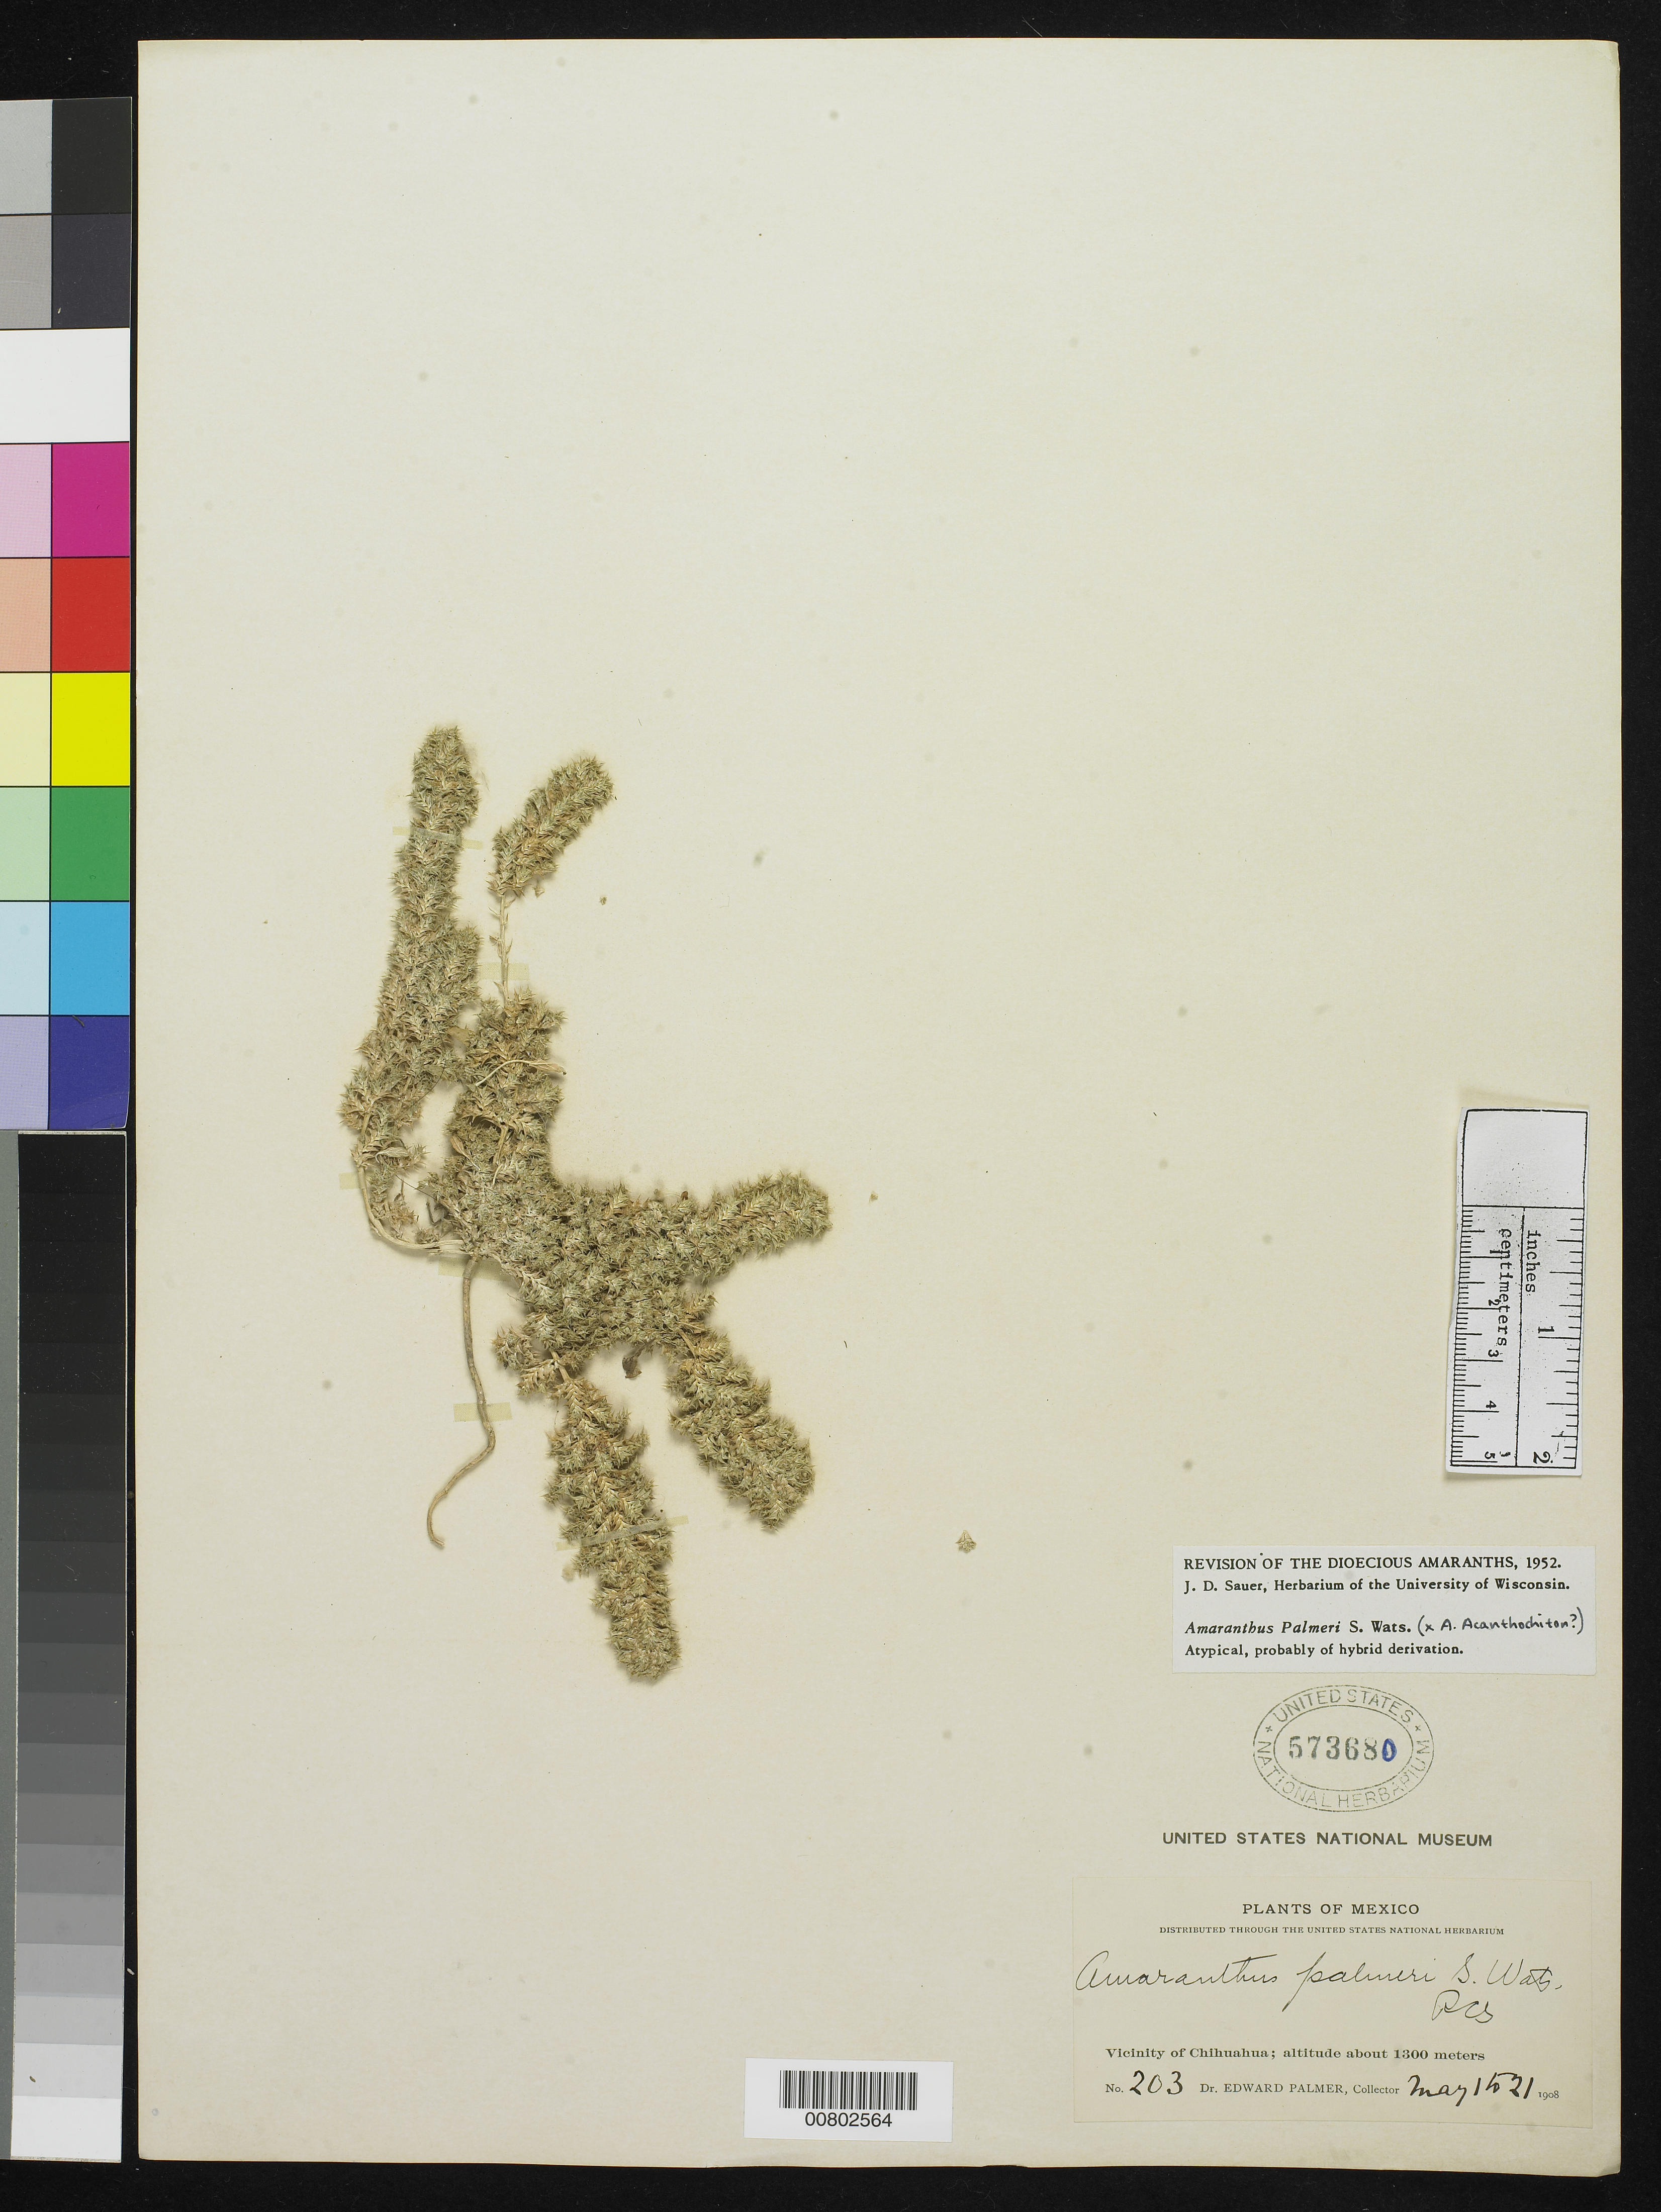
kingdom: Plantae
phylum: Tracheophyta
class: Magnoliopsida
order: Caryophyllales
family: Amaranthaceae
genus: Amaranthus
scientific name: Amaranthus palmeri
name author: S. Watson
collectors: E. Palmer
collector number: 203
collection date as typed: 01 May 1908 to 21 May 1908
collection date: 1908-05-01/1908-05-21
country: Mexico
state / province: Chihuahua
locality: Vicinity of Chihuahua.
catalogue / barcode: US 573680